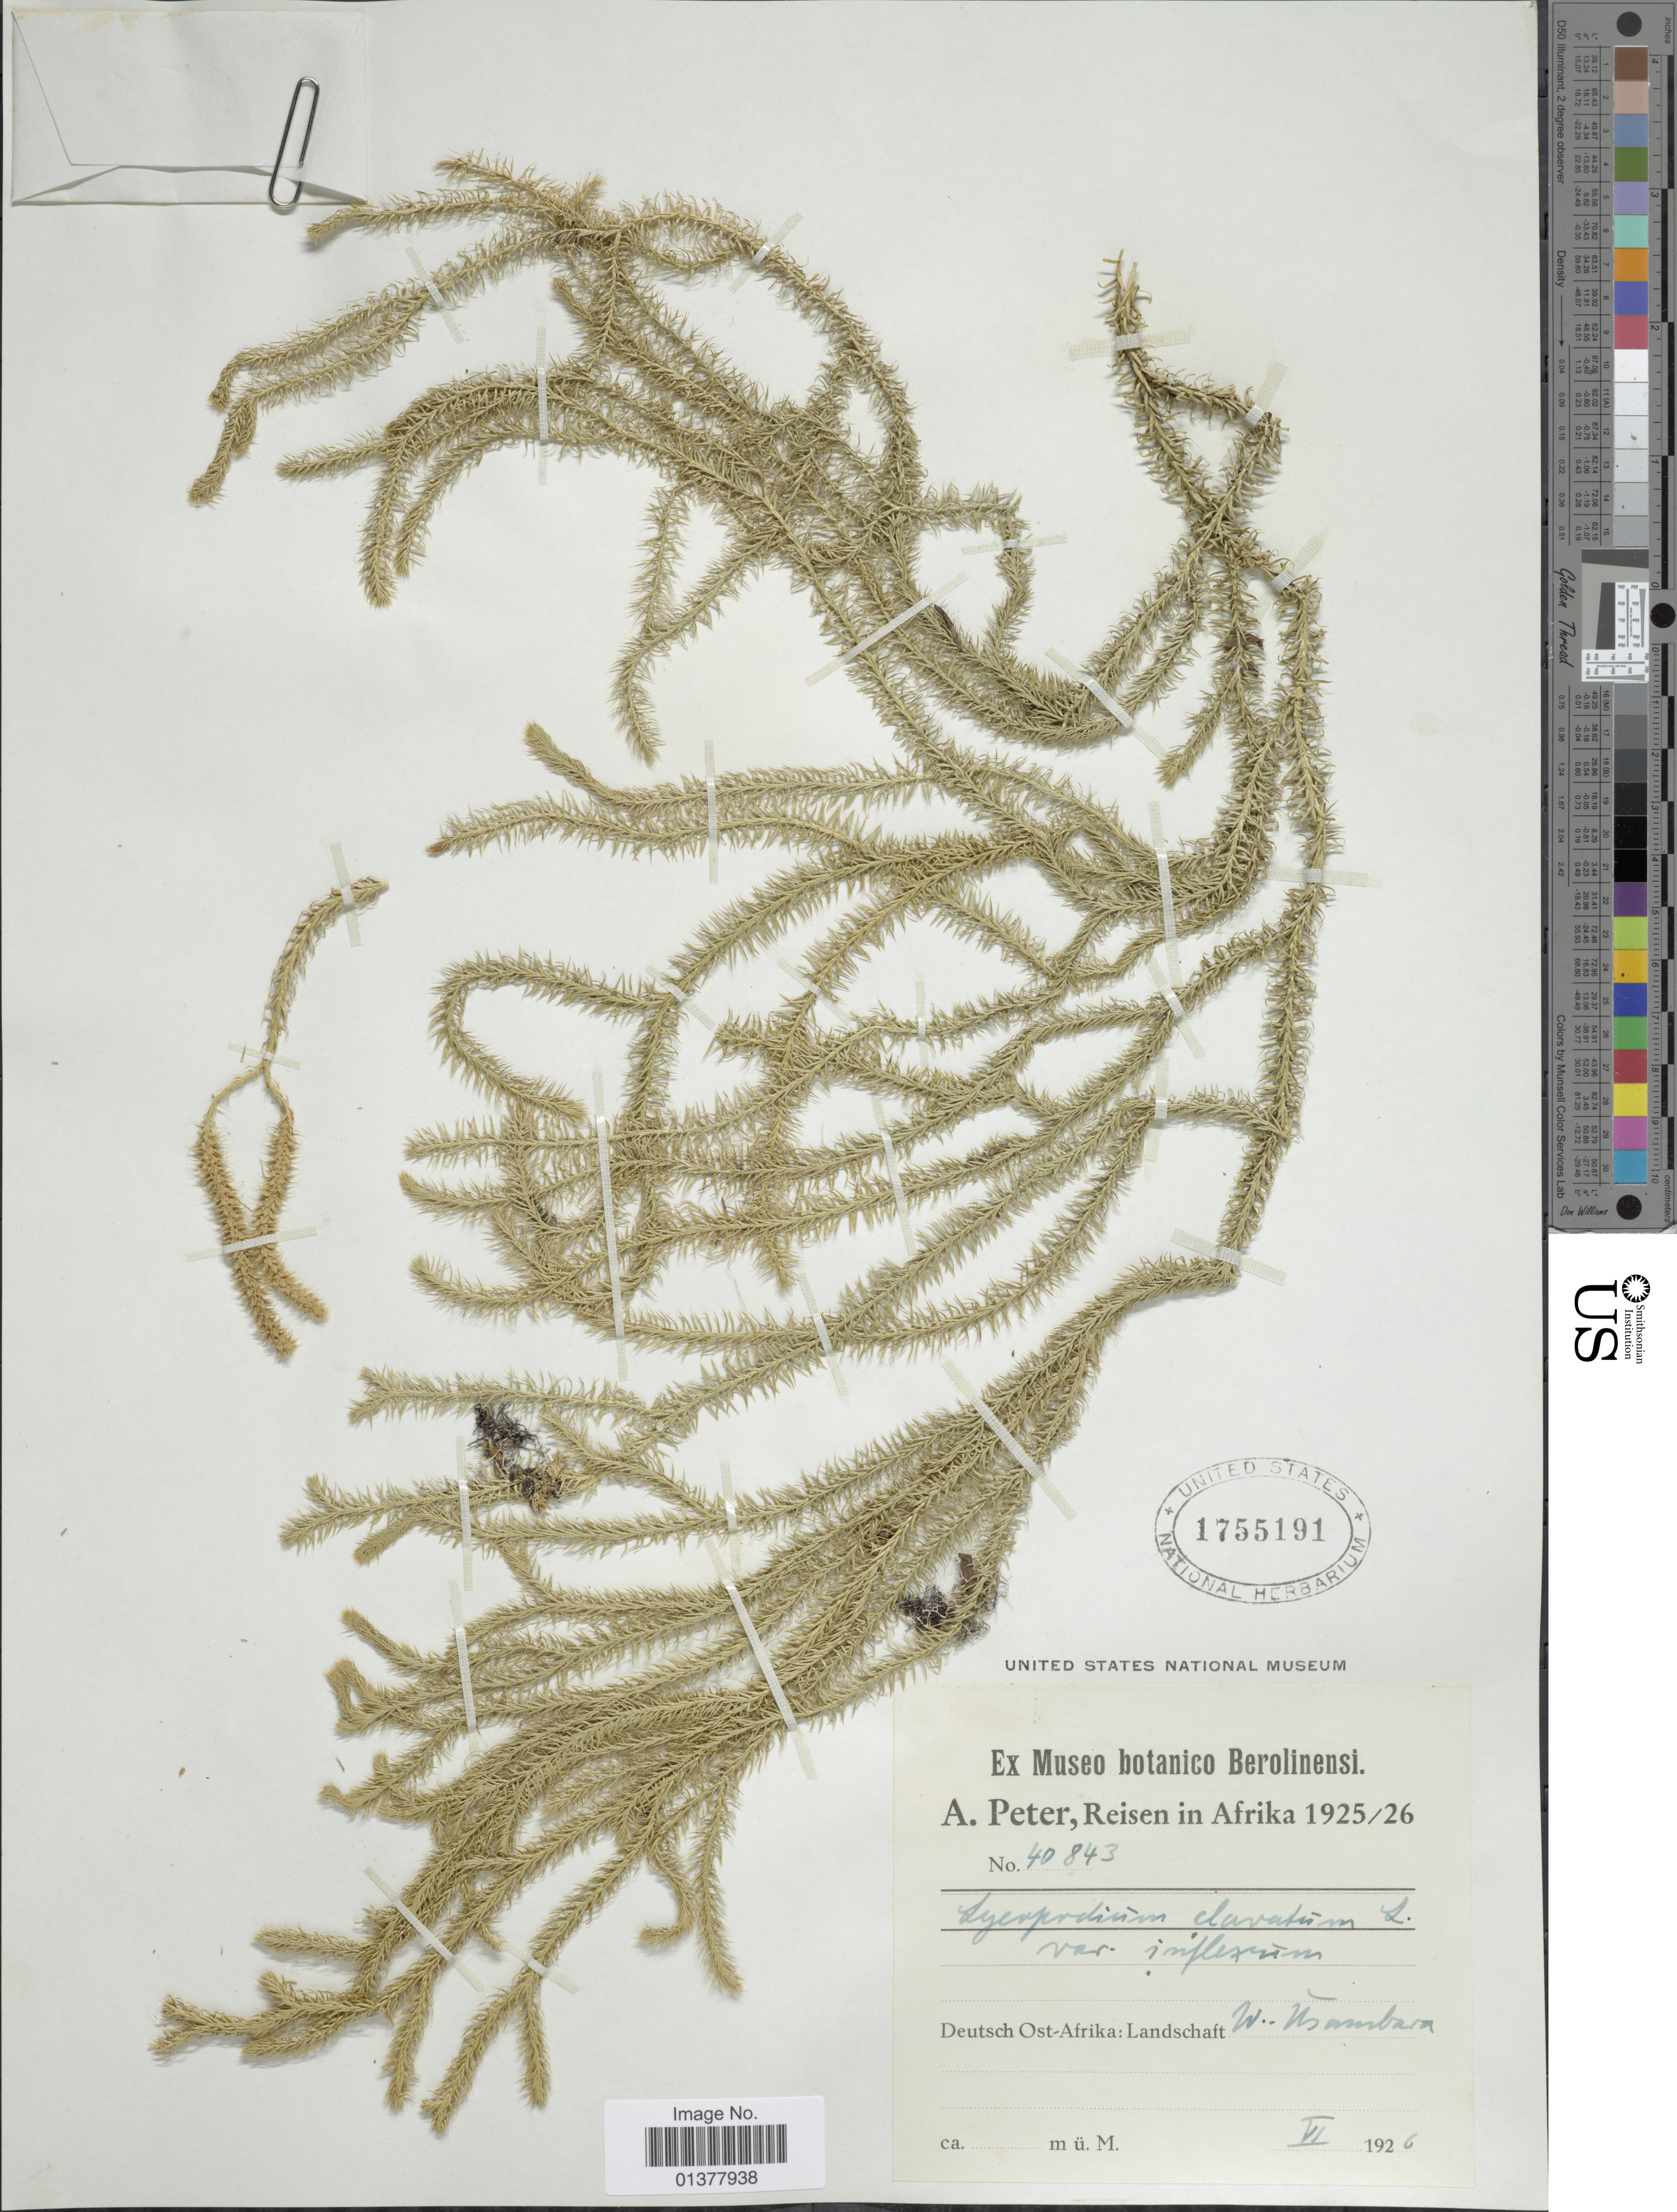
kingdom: Plantae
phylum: Tracheophyta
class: Lycopodiopsida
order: Lycopodiales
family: Lycopodiaceae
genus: Lycopodium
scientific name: Lycopodium clavatum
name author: L.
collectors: A. Peter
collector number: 40843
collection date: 1926-06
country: Tanzania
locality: Deutsch Ost-Afrika: Landschaft W-Usambara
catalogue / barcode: US 1755191